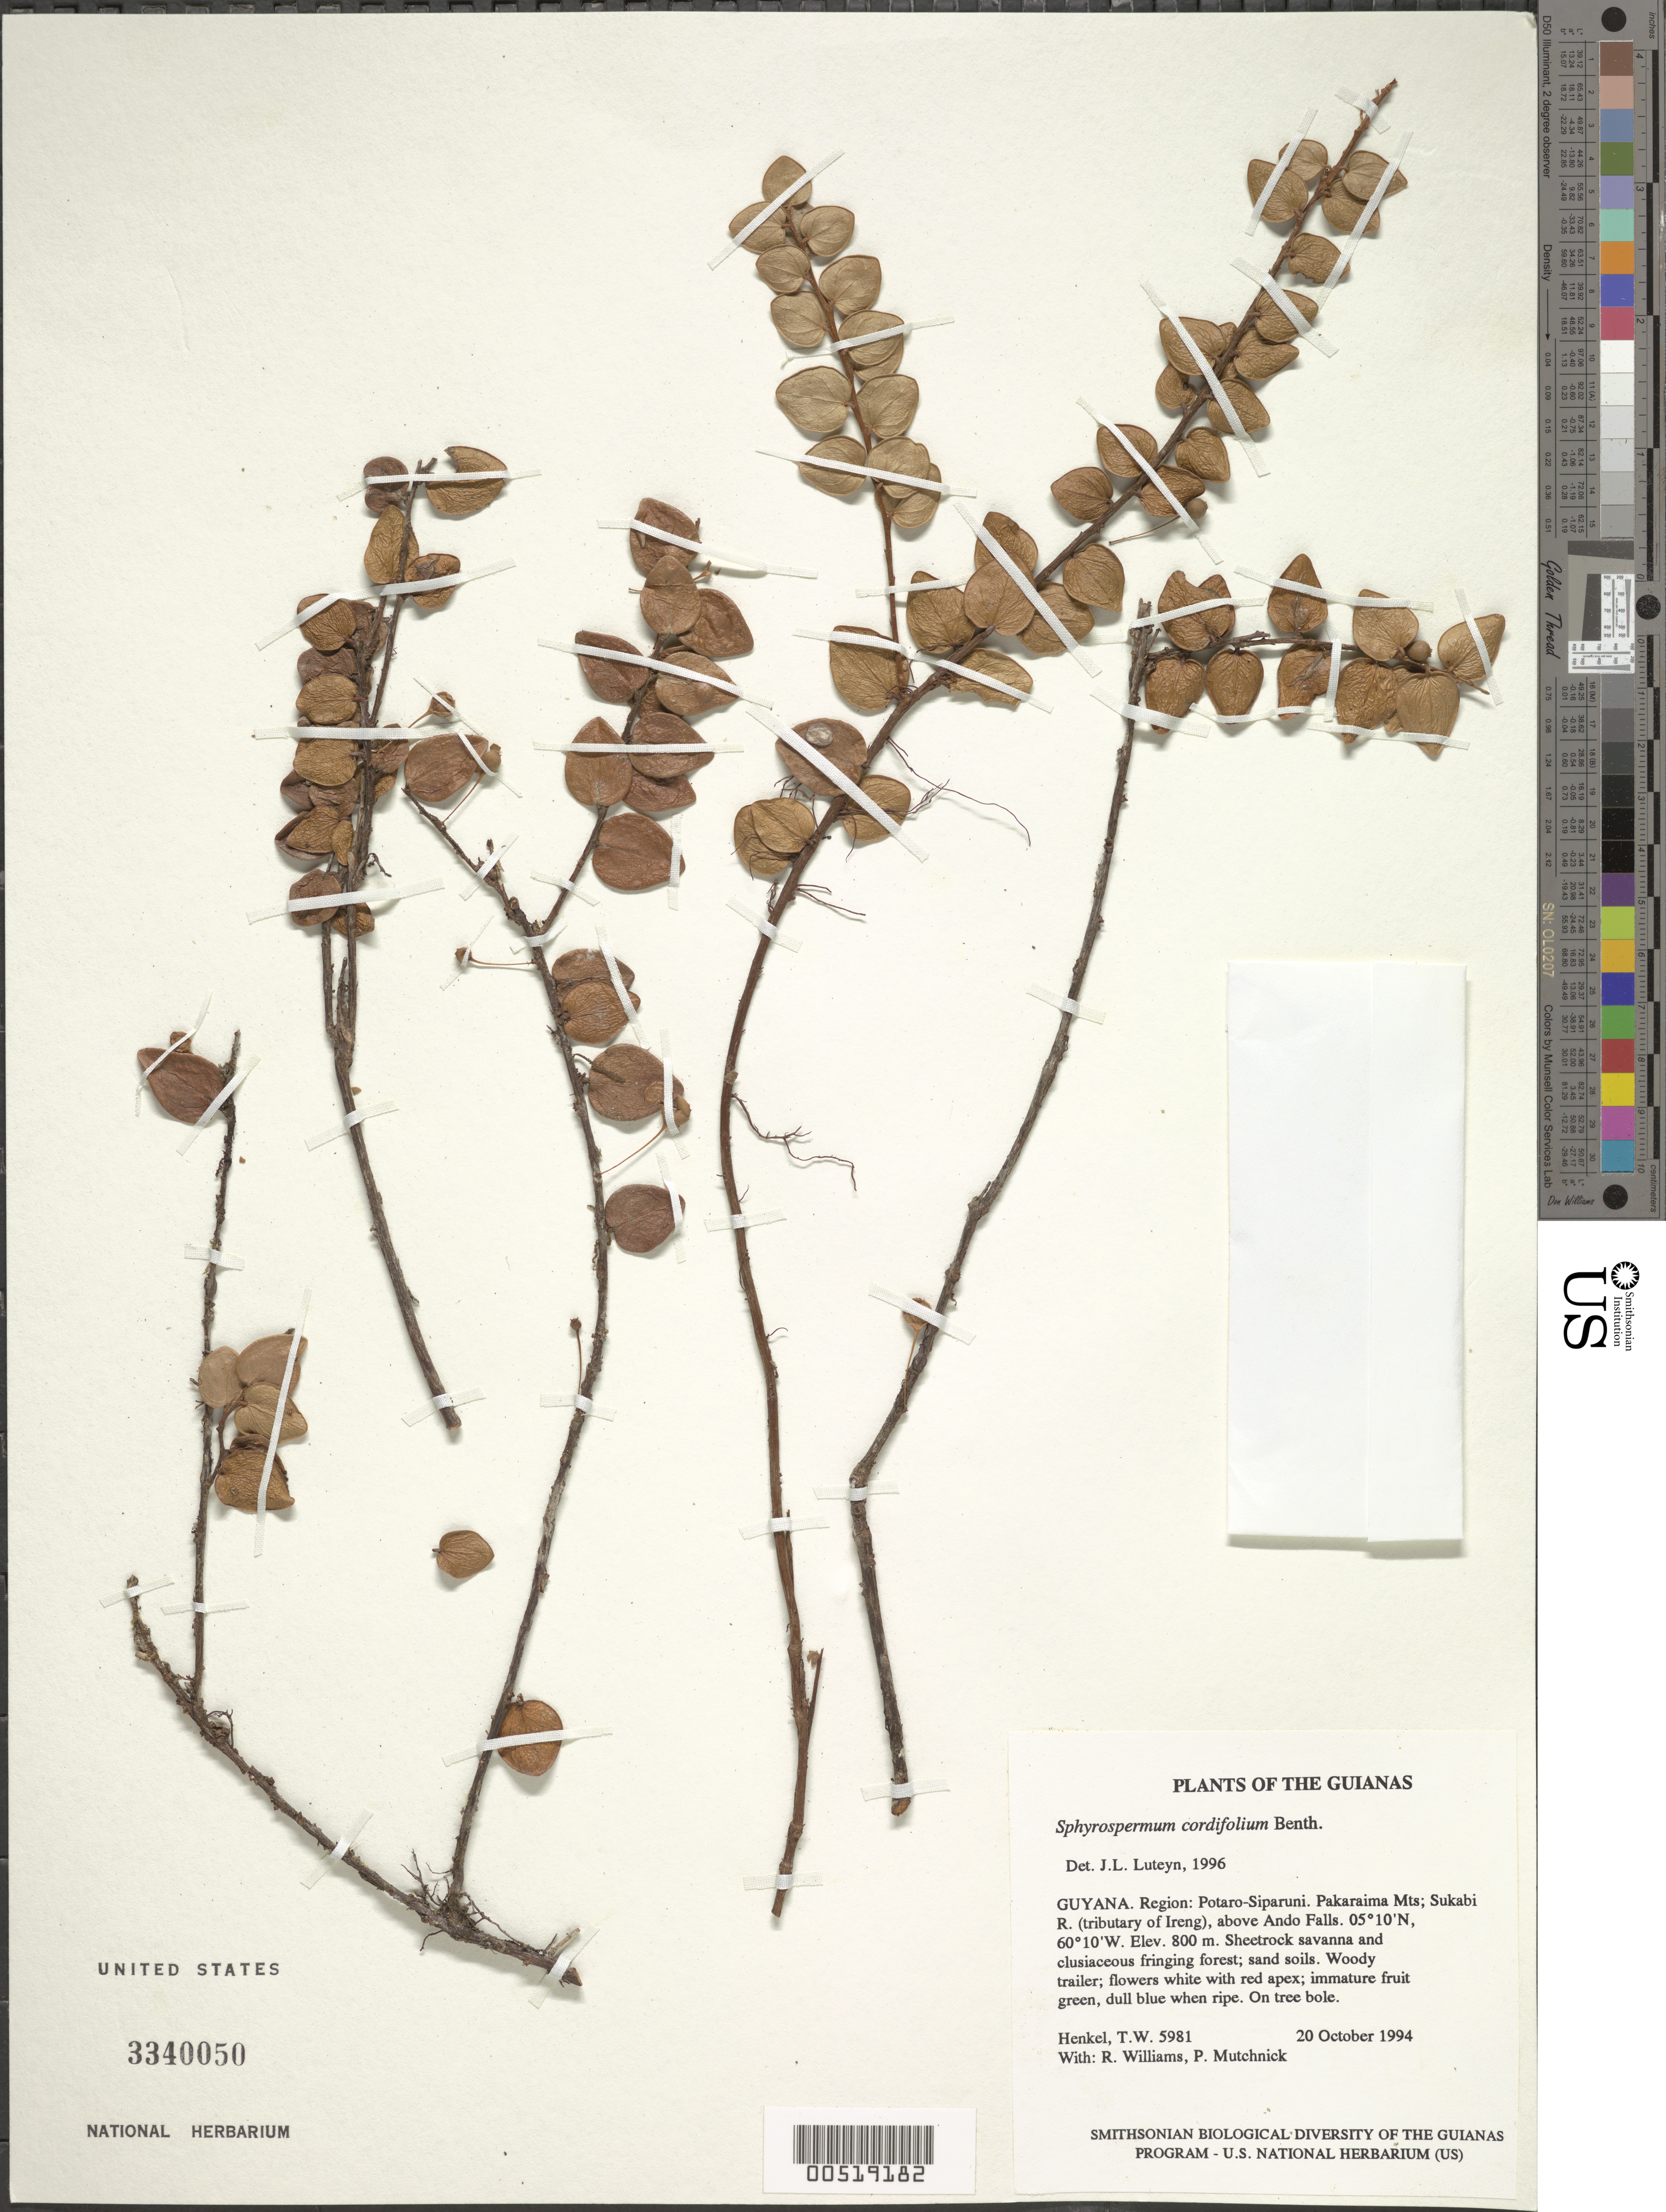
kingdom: Plantae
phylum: Tracheophyta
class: Magnoliopsida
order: Ericales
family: Ericaceae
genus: Sphyrospermum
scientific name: Sphyrospermum cordifolium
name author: Benth.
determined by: Luteyn, J. L.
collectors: T. Henkel, R. Williams & P. Mutchnick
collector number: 5981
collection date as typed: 20 October 1994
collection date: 1994-10-20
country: Guyana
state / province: Potaro-Siparuni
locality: Pakaraima Mts; Sukabi R. (tributary of Ireng), above Ando Falls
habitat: Sheetrock savanna and clusiaceous fringing forest; sand soils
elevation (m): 800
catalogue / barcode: US 3340050